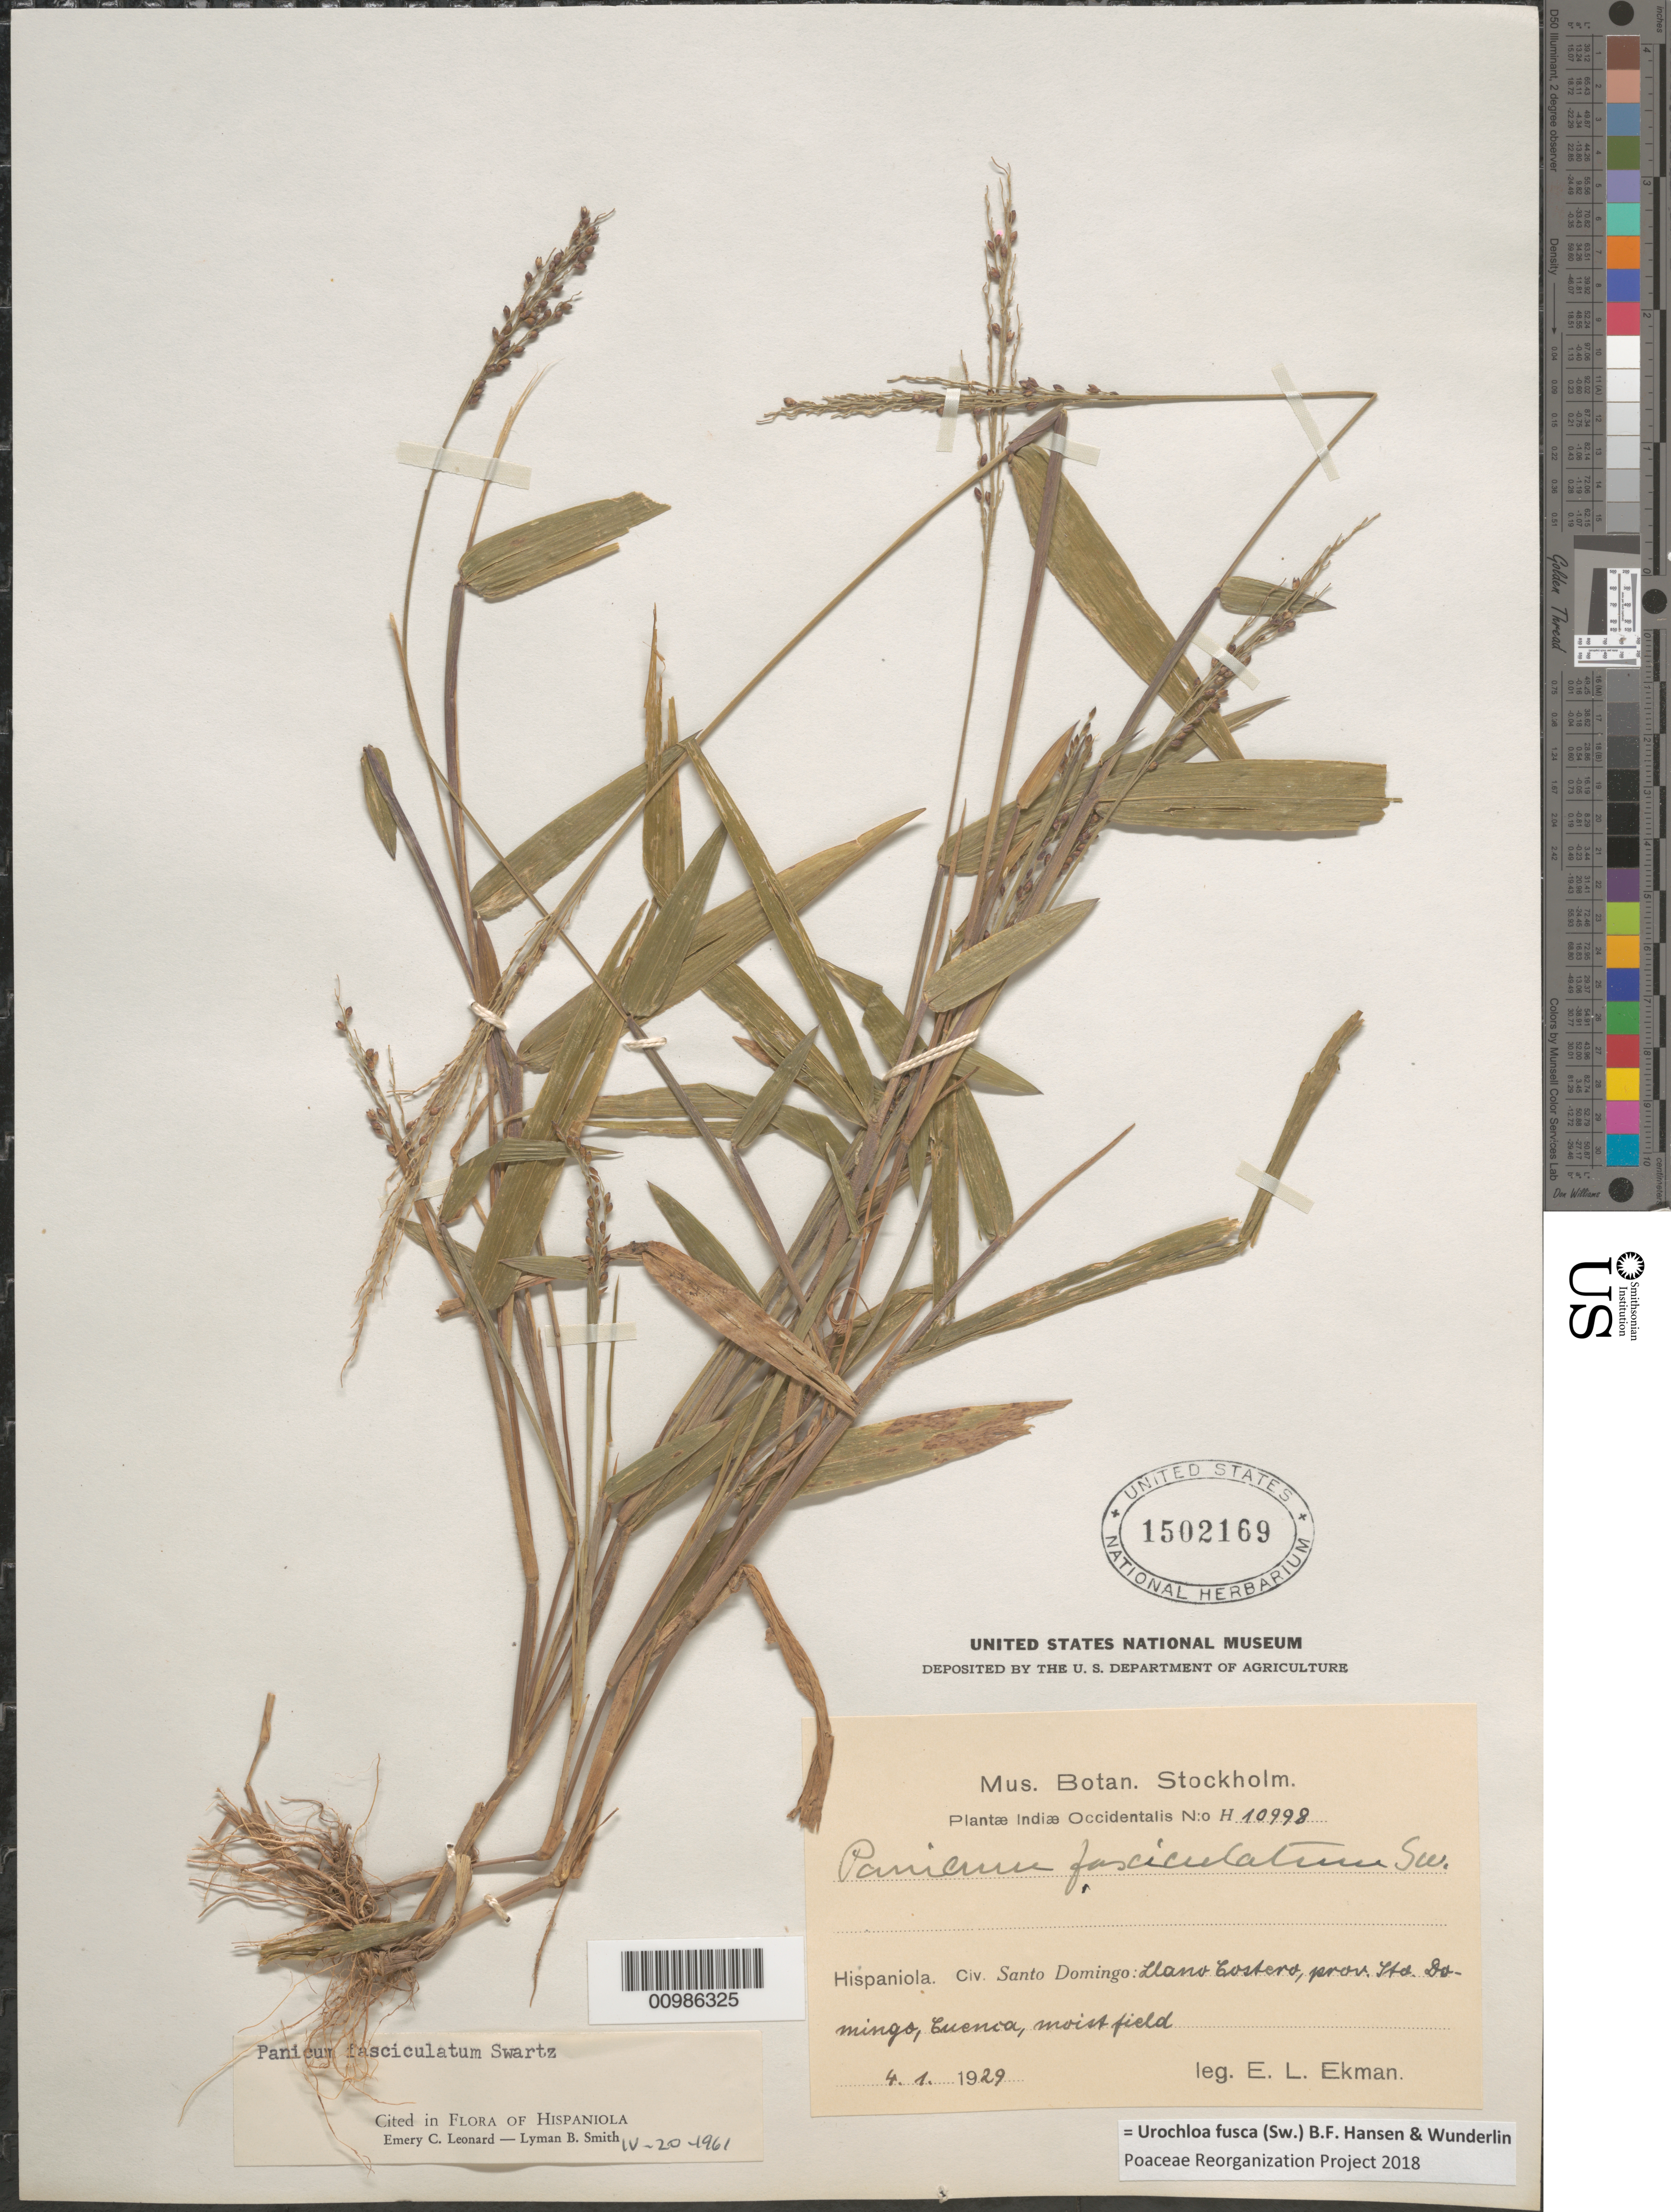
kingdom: Plantae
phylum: Tracheophyta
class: Liliopsida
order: Poales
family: Poaceae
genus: Brachiaria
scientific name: Brachiaria fasciculata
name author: (Sw.) Parodi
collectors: E. L. Ekman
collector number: H 10998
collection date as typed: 04 Jan 1929 or 01 Apr 1929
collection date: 1929-01-04 or 1929-04-01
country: Dominican Republic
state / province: Distrito Nacional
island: Hispaniola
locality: Cuenca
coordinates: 0 N, 0 E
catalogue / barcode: US 1502169